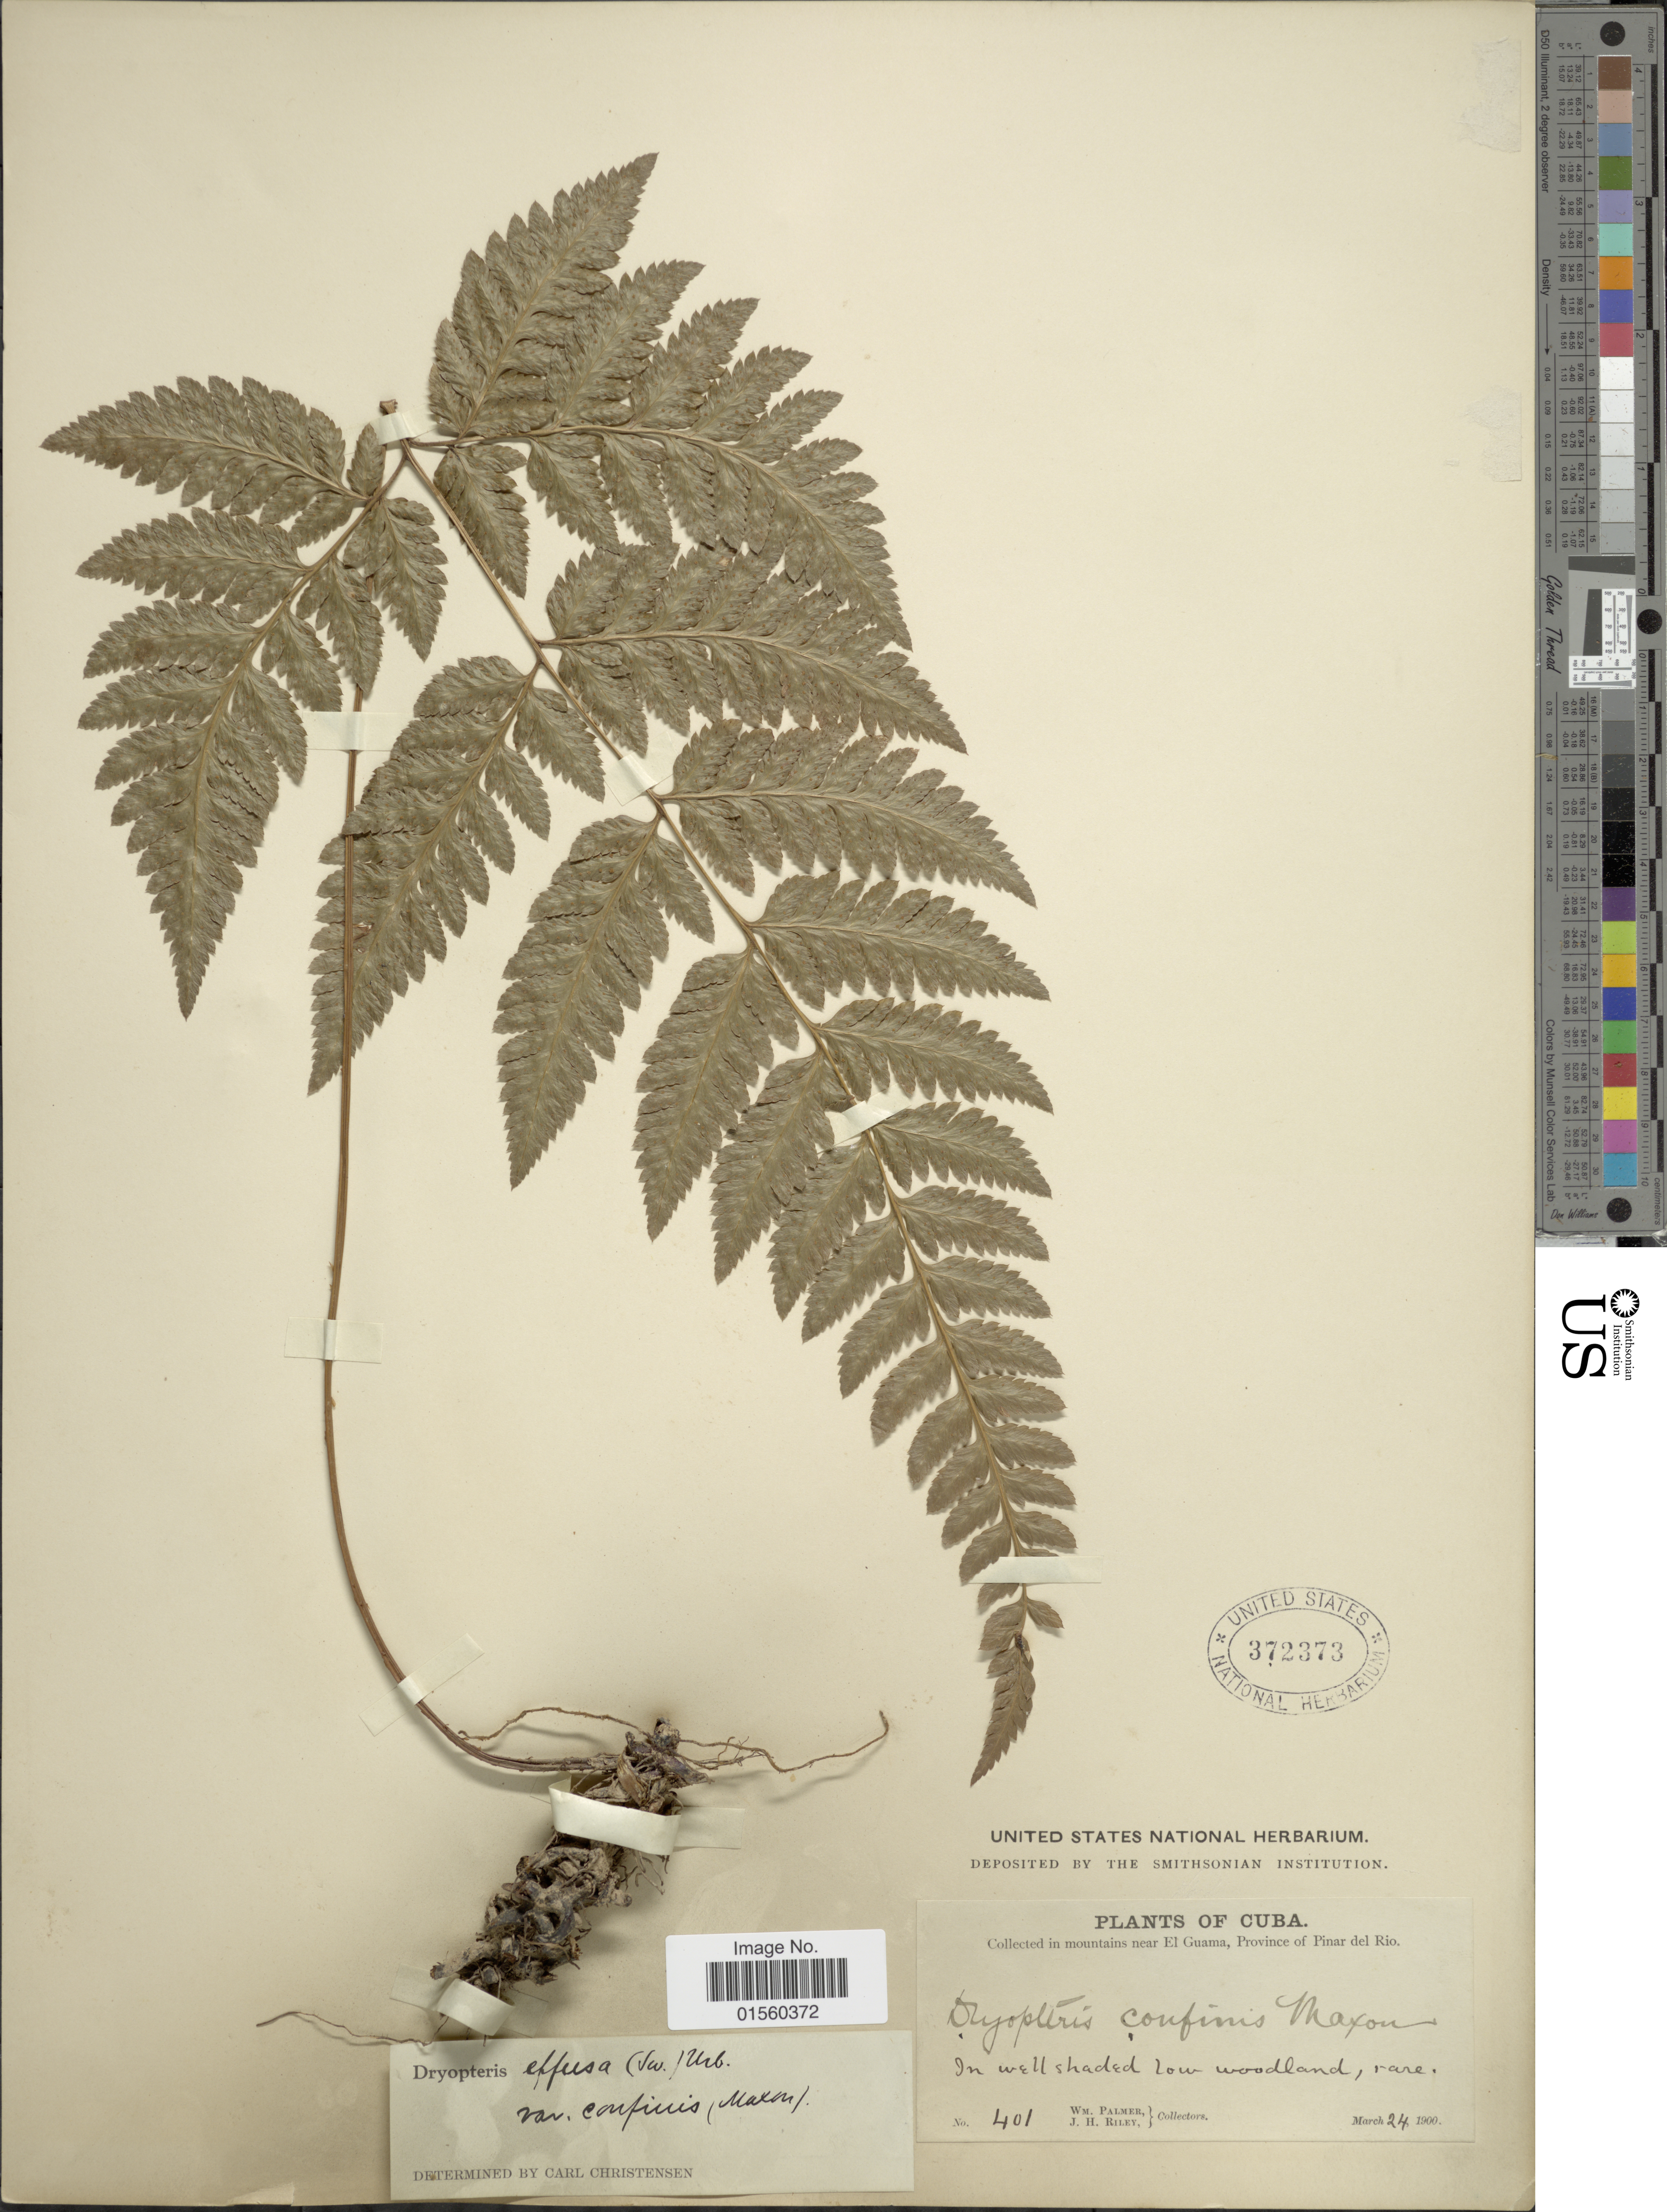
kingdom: Plantae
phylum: Tracheophyta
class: Polypodiopsida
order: Polypodiales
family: Dryopteridaceae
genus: Parapolystichum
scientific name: Parapolystichum confine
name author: (Maxon ex C. Chr.) Labiak et al.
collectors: W. Palmer & J. H. Riley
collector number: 401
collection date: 1900-03-24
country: Cuba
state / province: Pinar del Río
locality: Mountains near El Guama, Province of Pinar del Rio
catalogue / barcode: US 372373